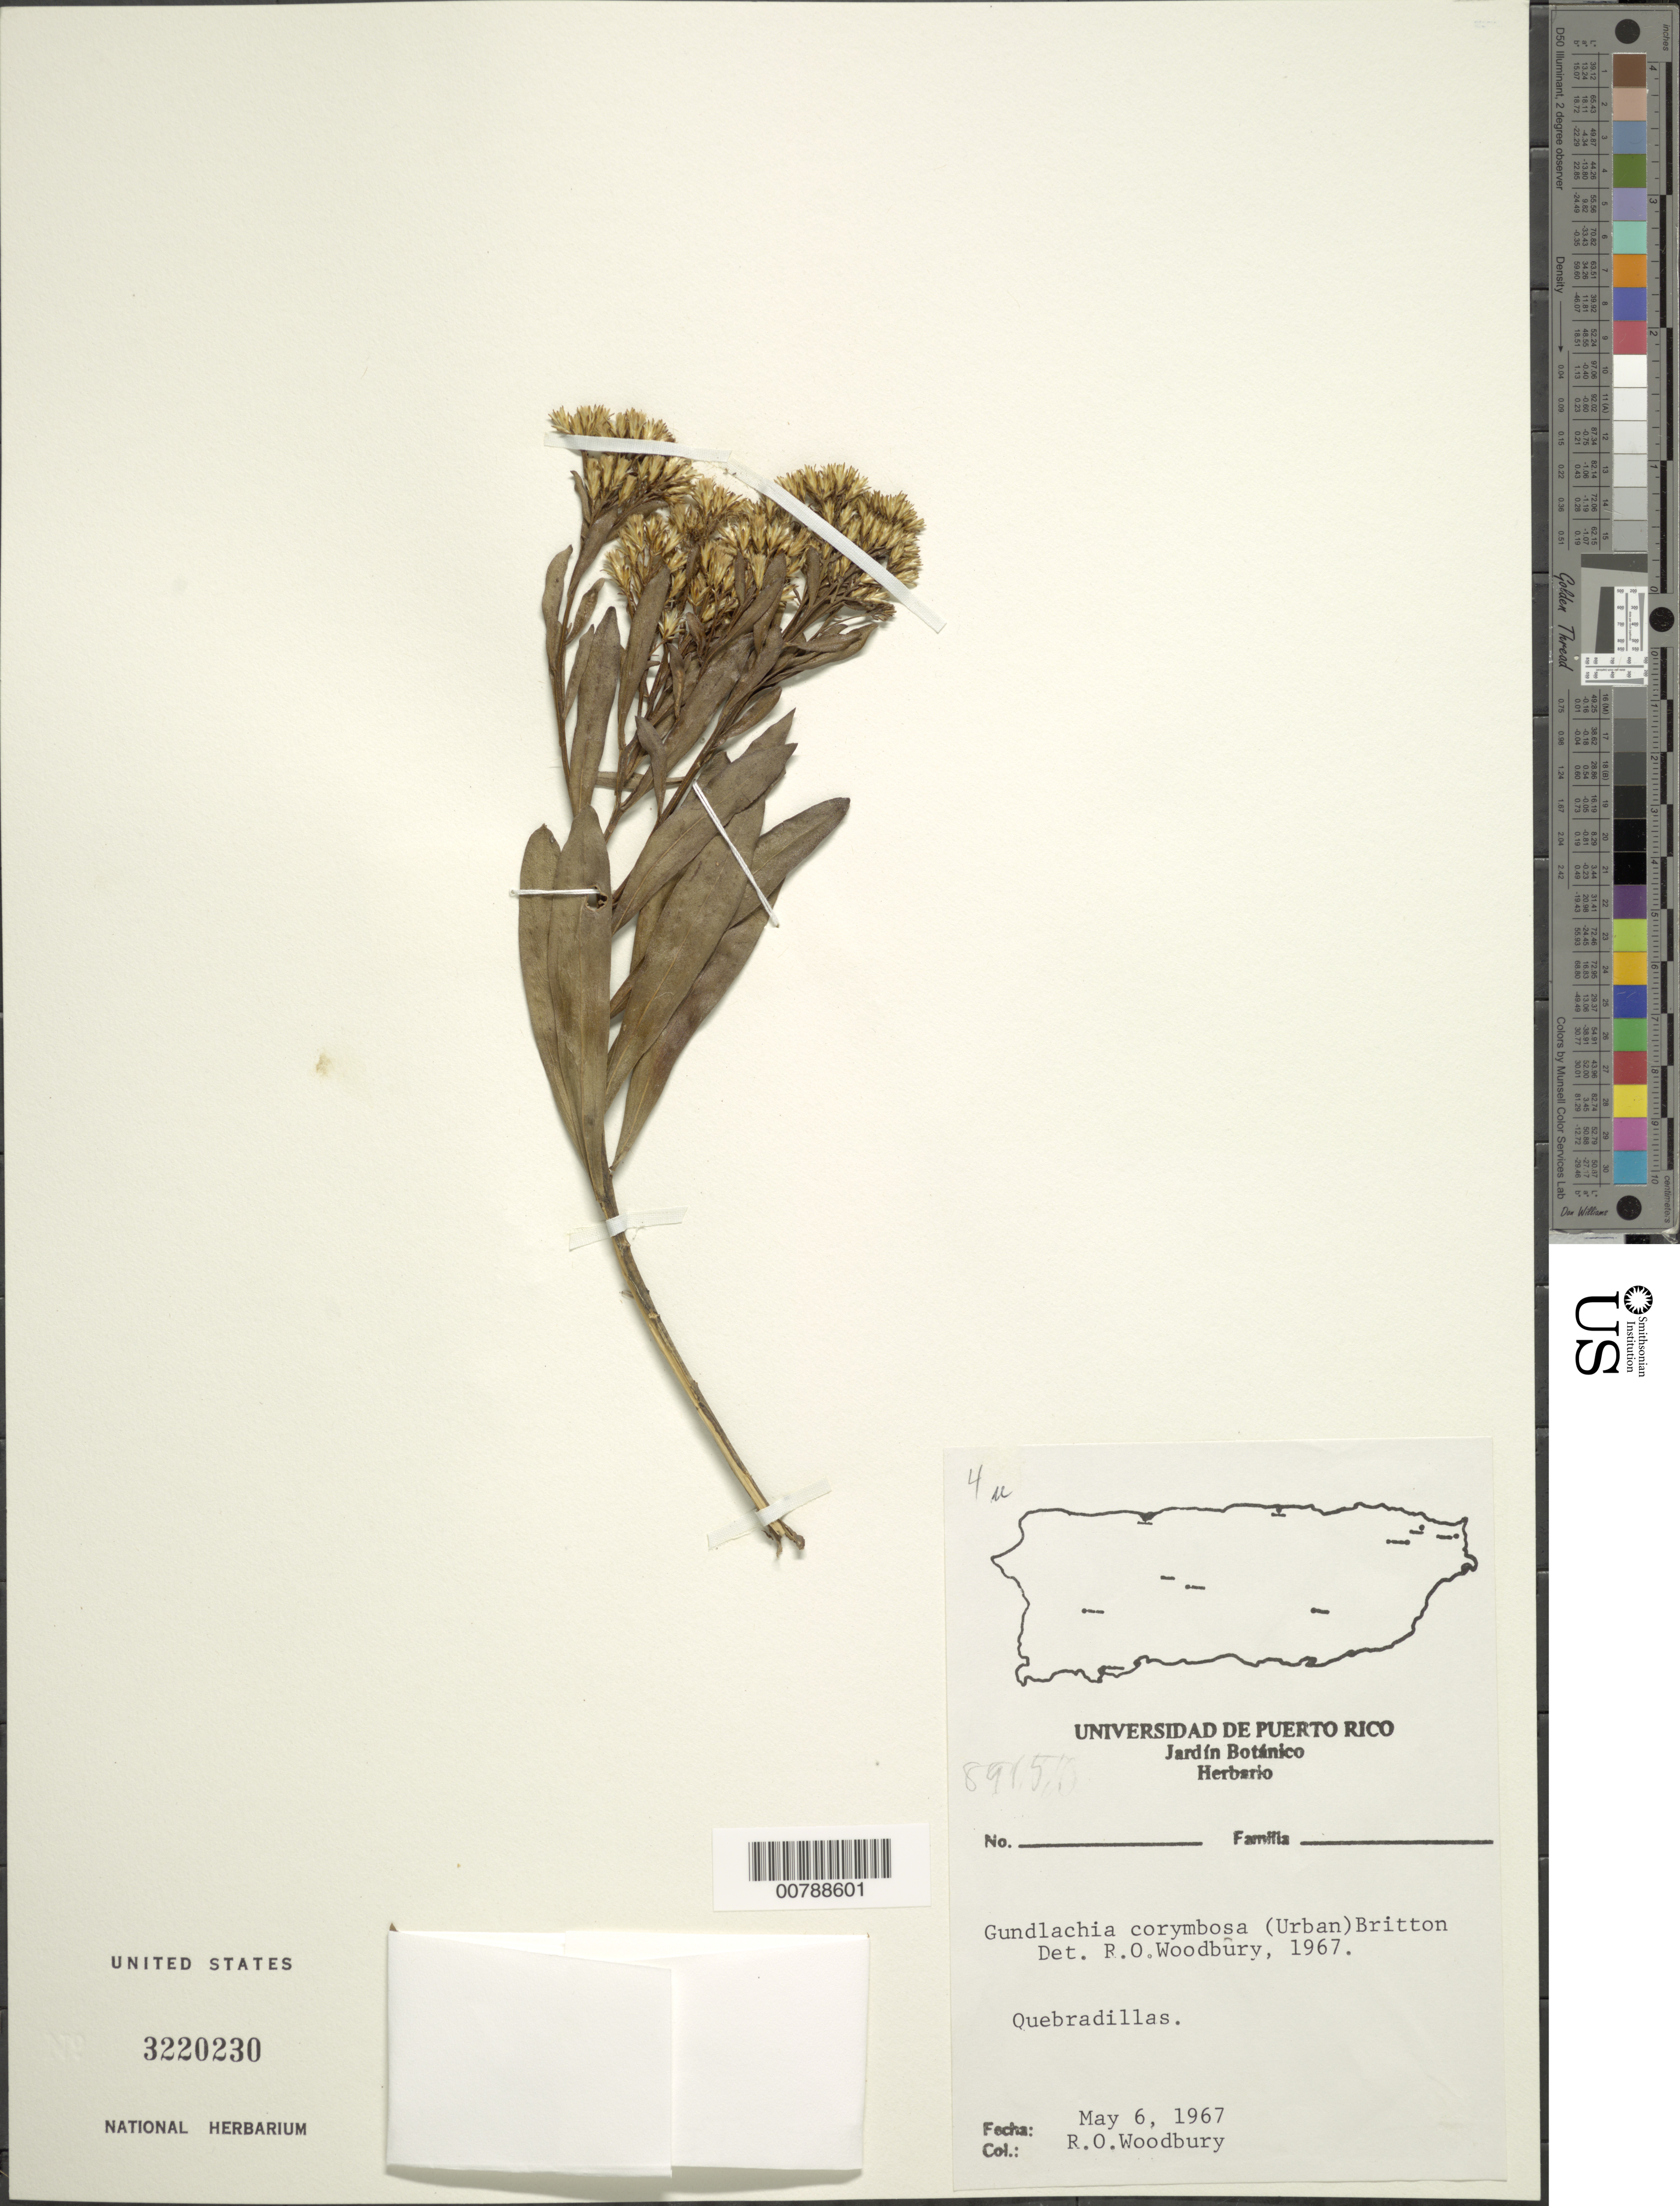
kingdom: Plantae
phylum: Tracheophyta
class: Magnoliopsida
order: Asterales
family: Asteraceae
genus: Gundlachia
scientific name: Gundlachia corymbosa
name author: (Urb.) Britton ex Bold.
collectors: R. O. Woodbury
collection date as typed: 06 May 1967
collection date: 1967-05-06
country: Puerto Rico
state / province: Quebradillas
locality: Quebradillas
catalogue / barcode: US 3220230